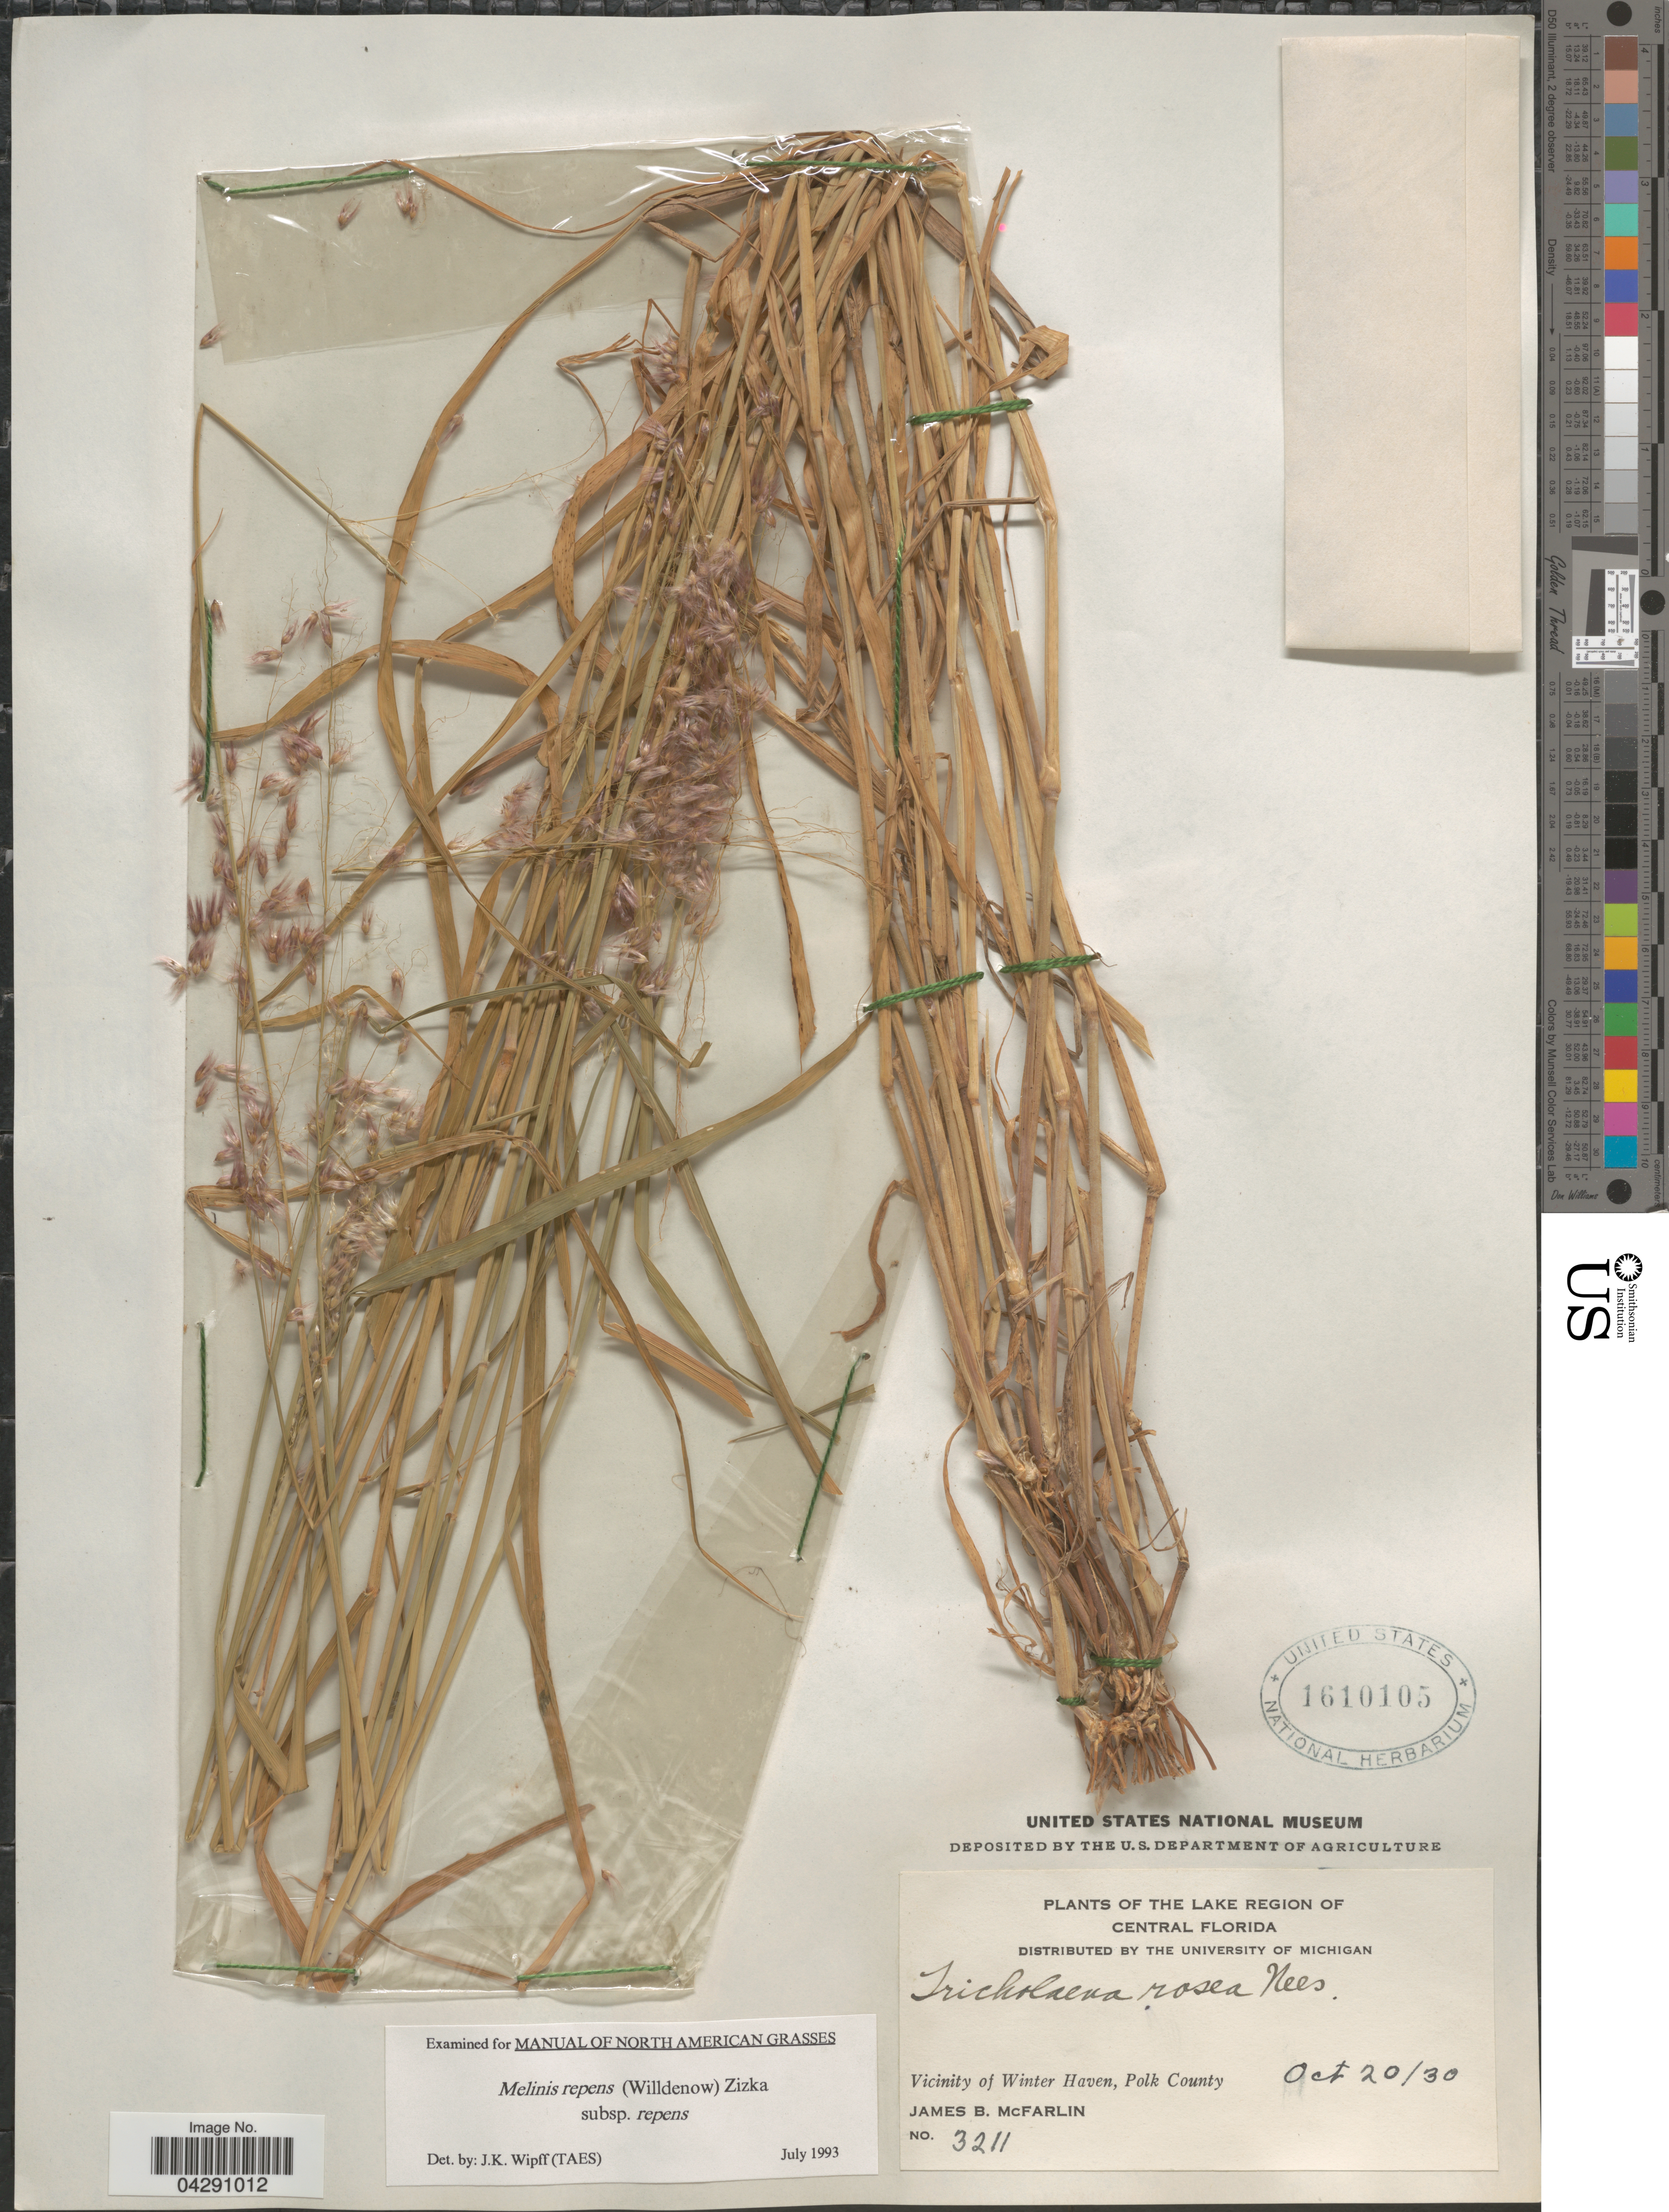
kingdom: Plantae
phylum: Tracheophyta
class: Liliopsida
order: Poales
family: Poaceae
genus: Melinis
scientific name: Melinis repens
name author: (Willd.) Zizka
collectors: J. McFarlin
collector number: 3211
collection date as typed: Transcribed d/m/y: 20/10/30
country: United States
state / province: Florida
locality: The Lake Region of Central Florida. Vicinity of Winter Haven, Polk County.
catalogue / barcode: US 1610105